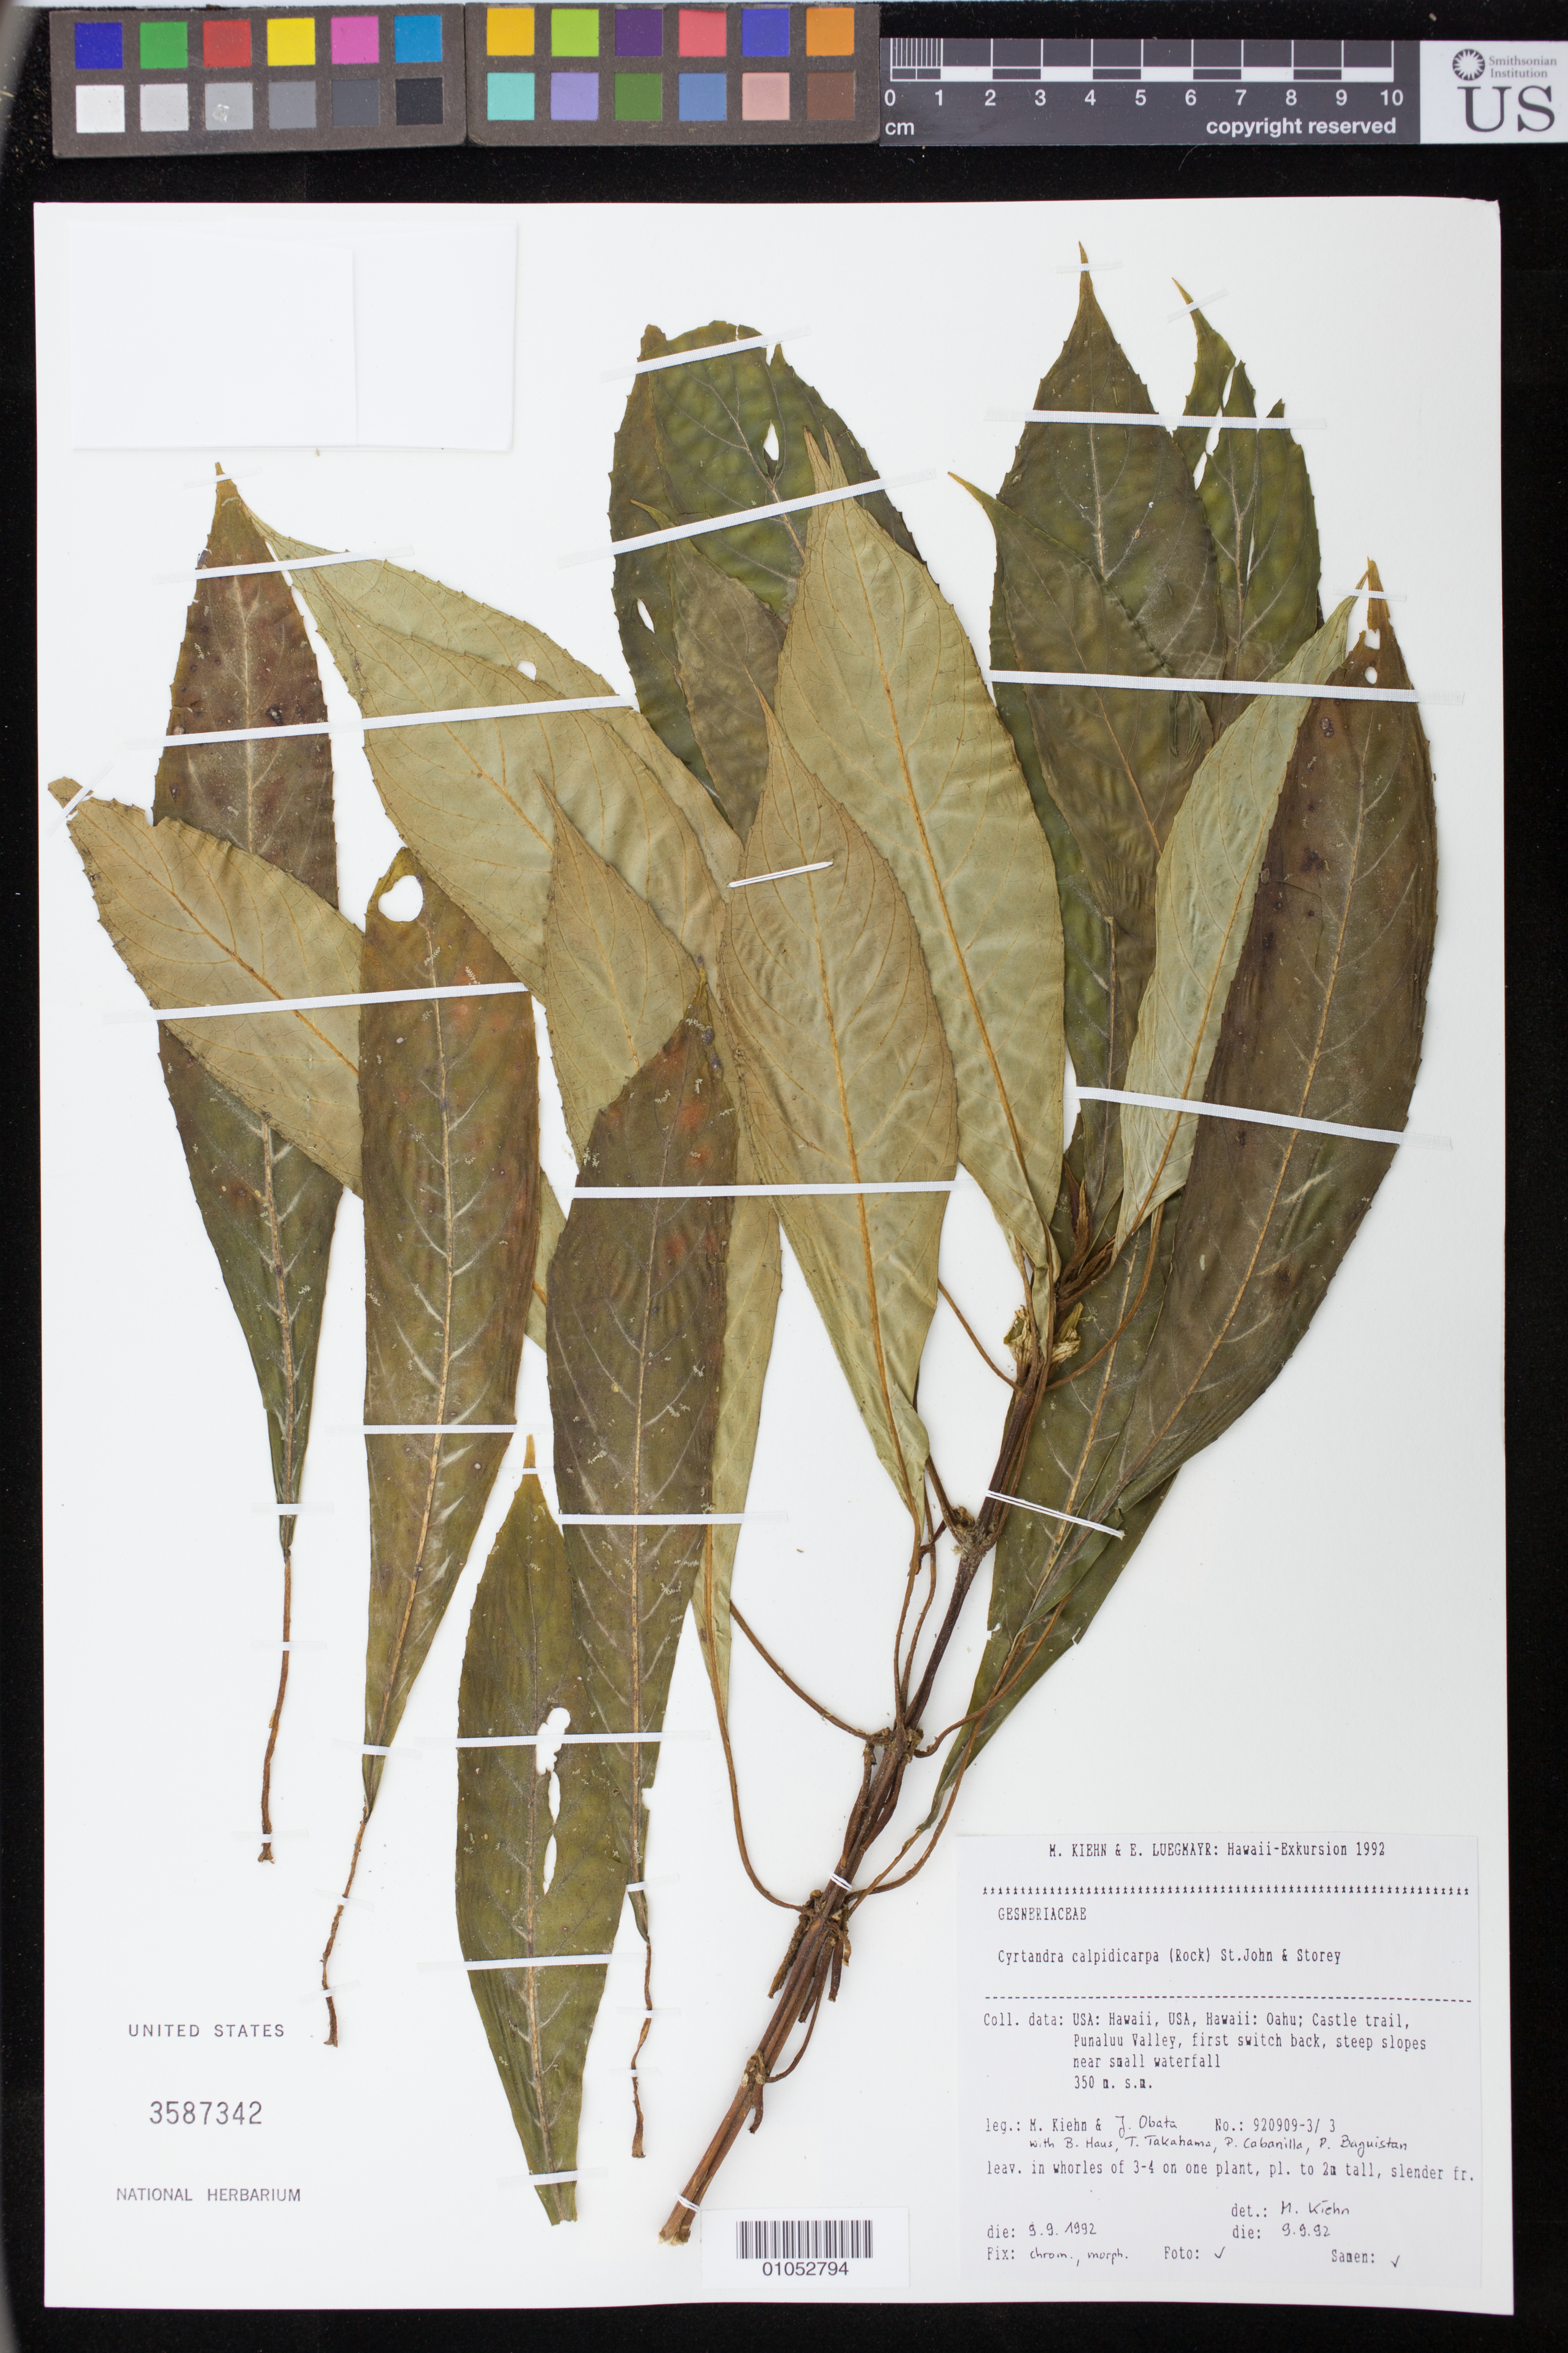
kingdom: Plantae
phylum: Tracheophyta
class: Magnoliopsida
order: Lamiales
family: Gesneriaceae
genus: Cyrtandra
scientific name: Cyrtandra calpidicarpa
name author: (Rock) H. St. John & Storey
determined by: Kiehn, M.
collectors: M. Kiehn, J. Obata, B. Haus, T. Takahama, P. Cabanilla & P. Baguistan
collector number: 920909-3/3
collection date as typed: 9 Sep 1992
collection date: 1992-09-09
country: United States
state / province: Hawaii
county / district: Honolulu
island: Oahu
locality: Castle trail, Punaluu Valley, first switch back.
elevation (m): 350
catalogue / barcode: US 3587342